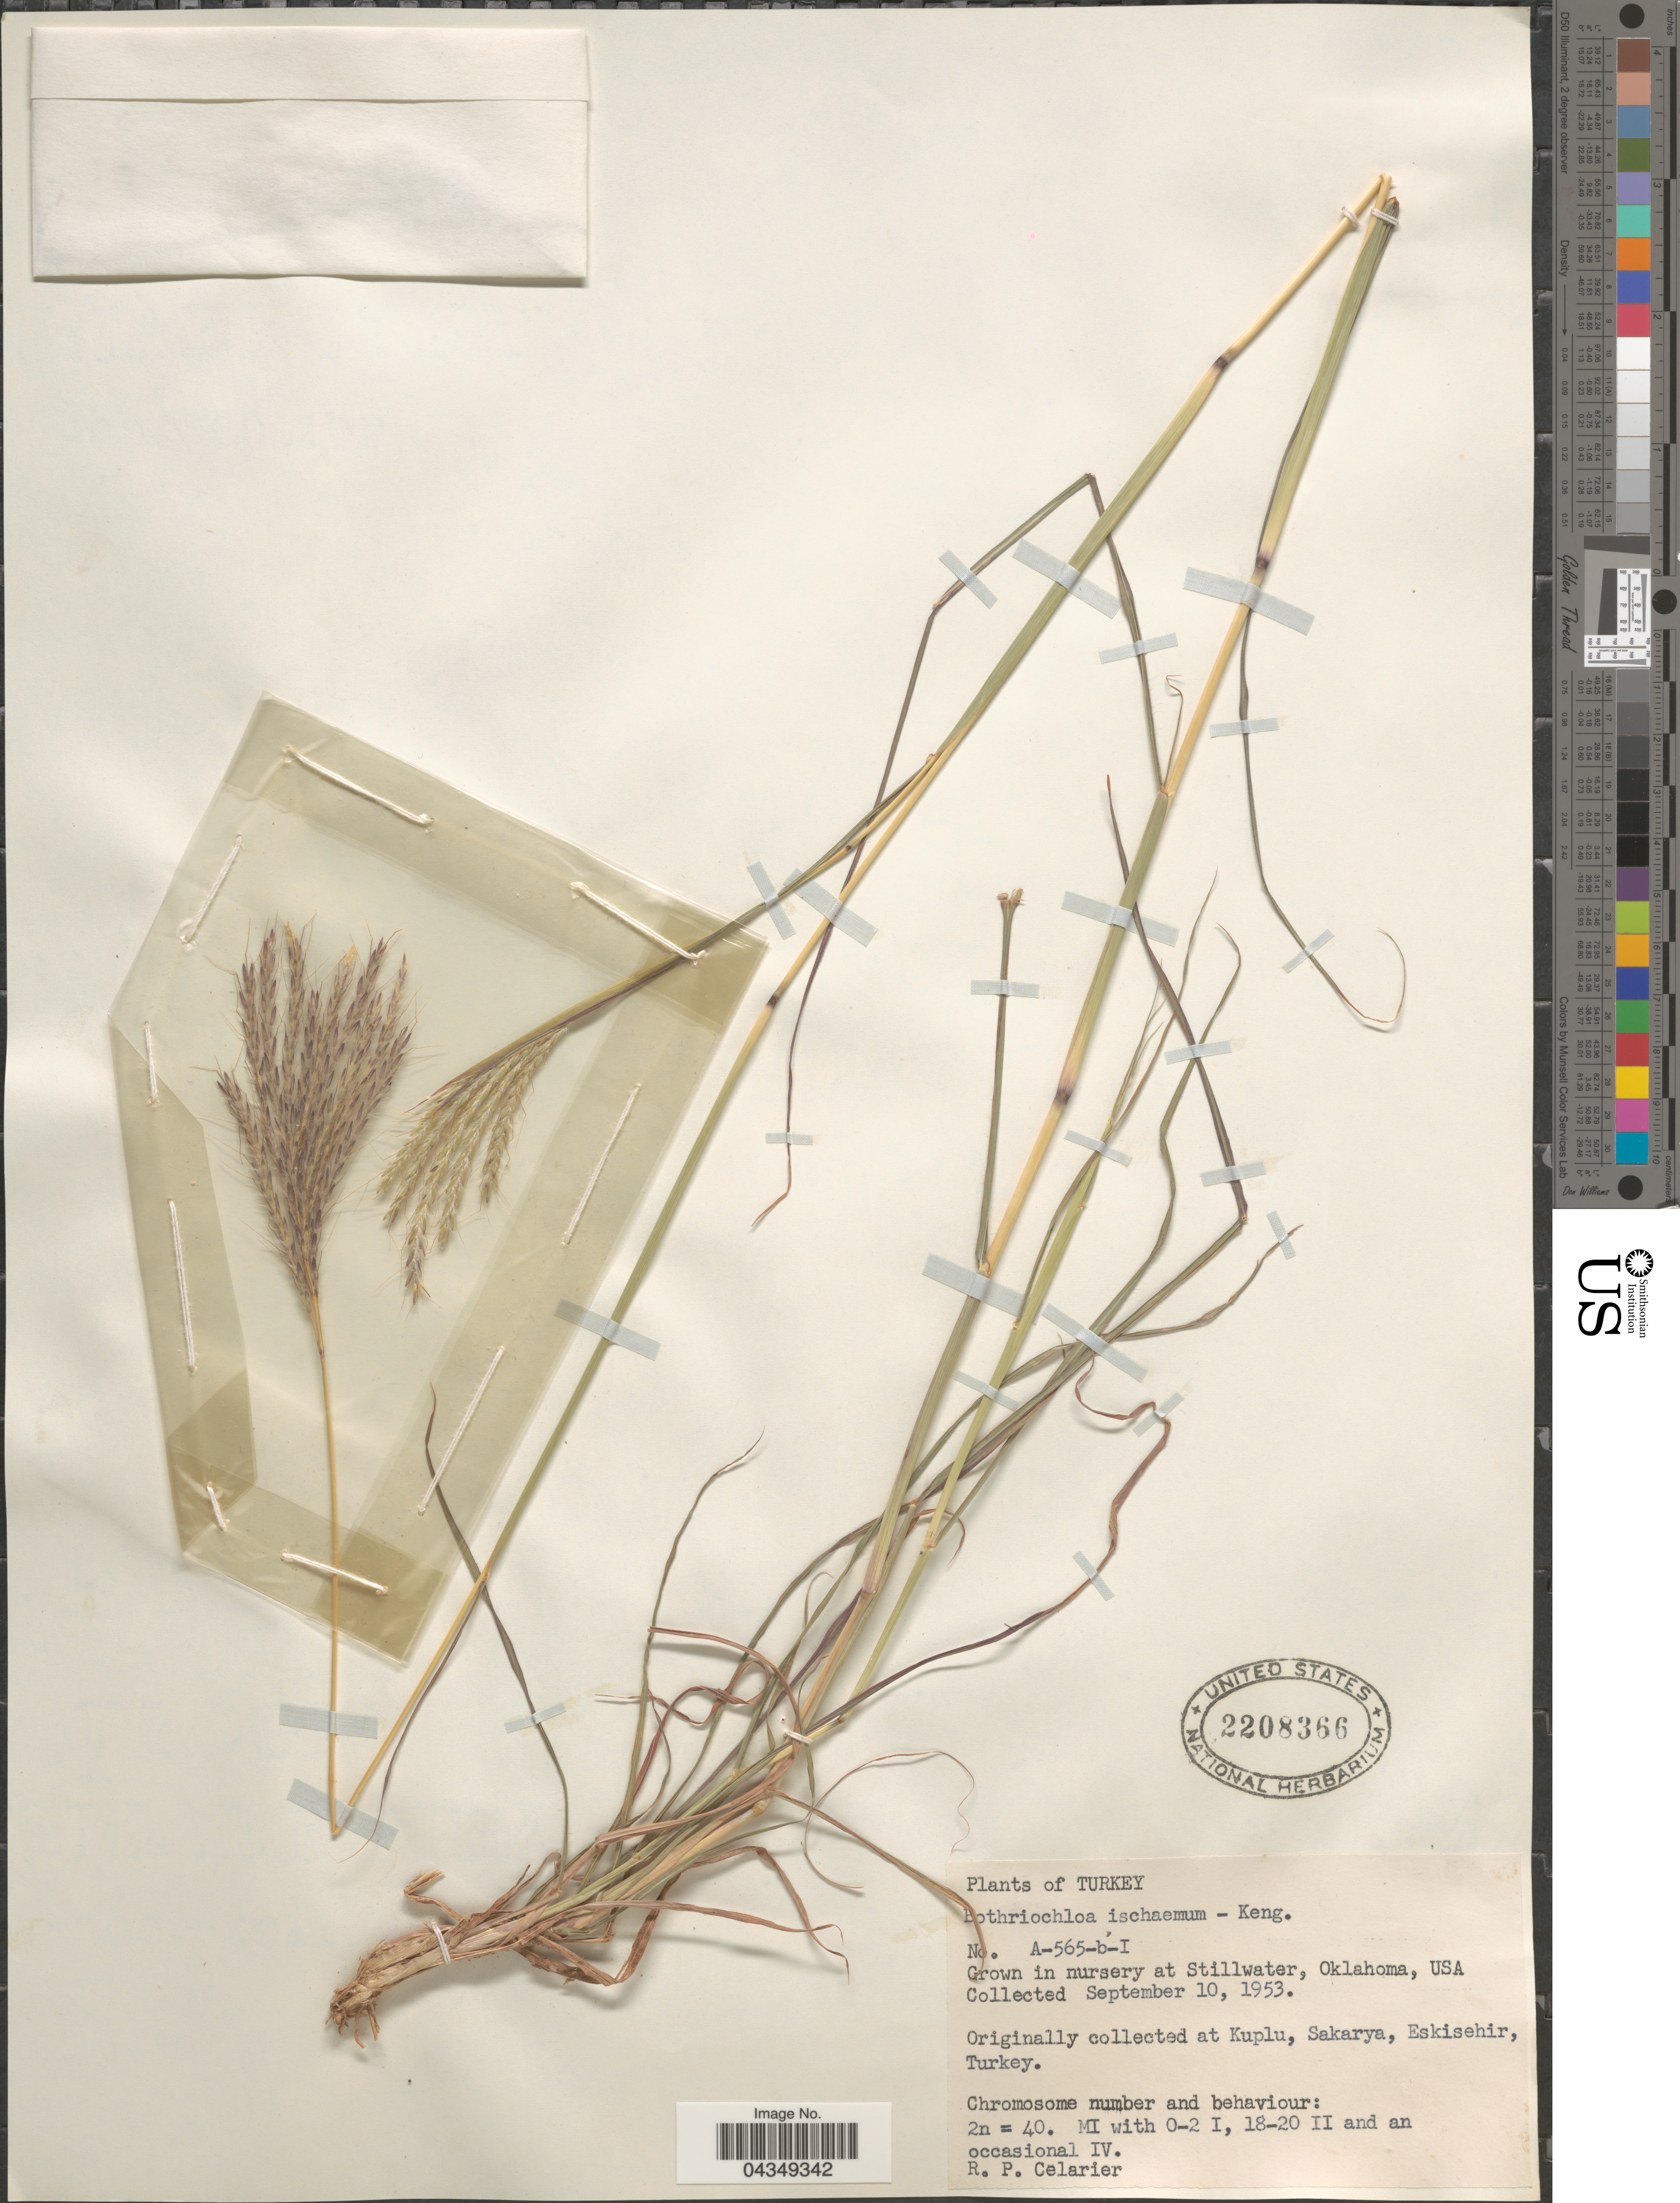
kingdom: Plantae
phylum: Tracheophyta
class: Liliopsida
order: Poales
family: Poaceae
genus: Bothriochloa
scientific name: Bothriochloa ischaemum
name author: (L.) Keng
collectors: R. Celarier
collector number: A-565-b-I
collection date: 1953-09-10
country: United States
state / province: Oklahoma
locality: Grown in nursery at Stillwater.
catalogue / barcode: US 2208366